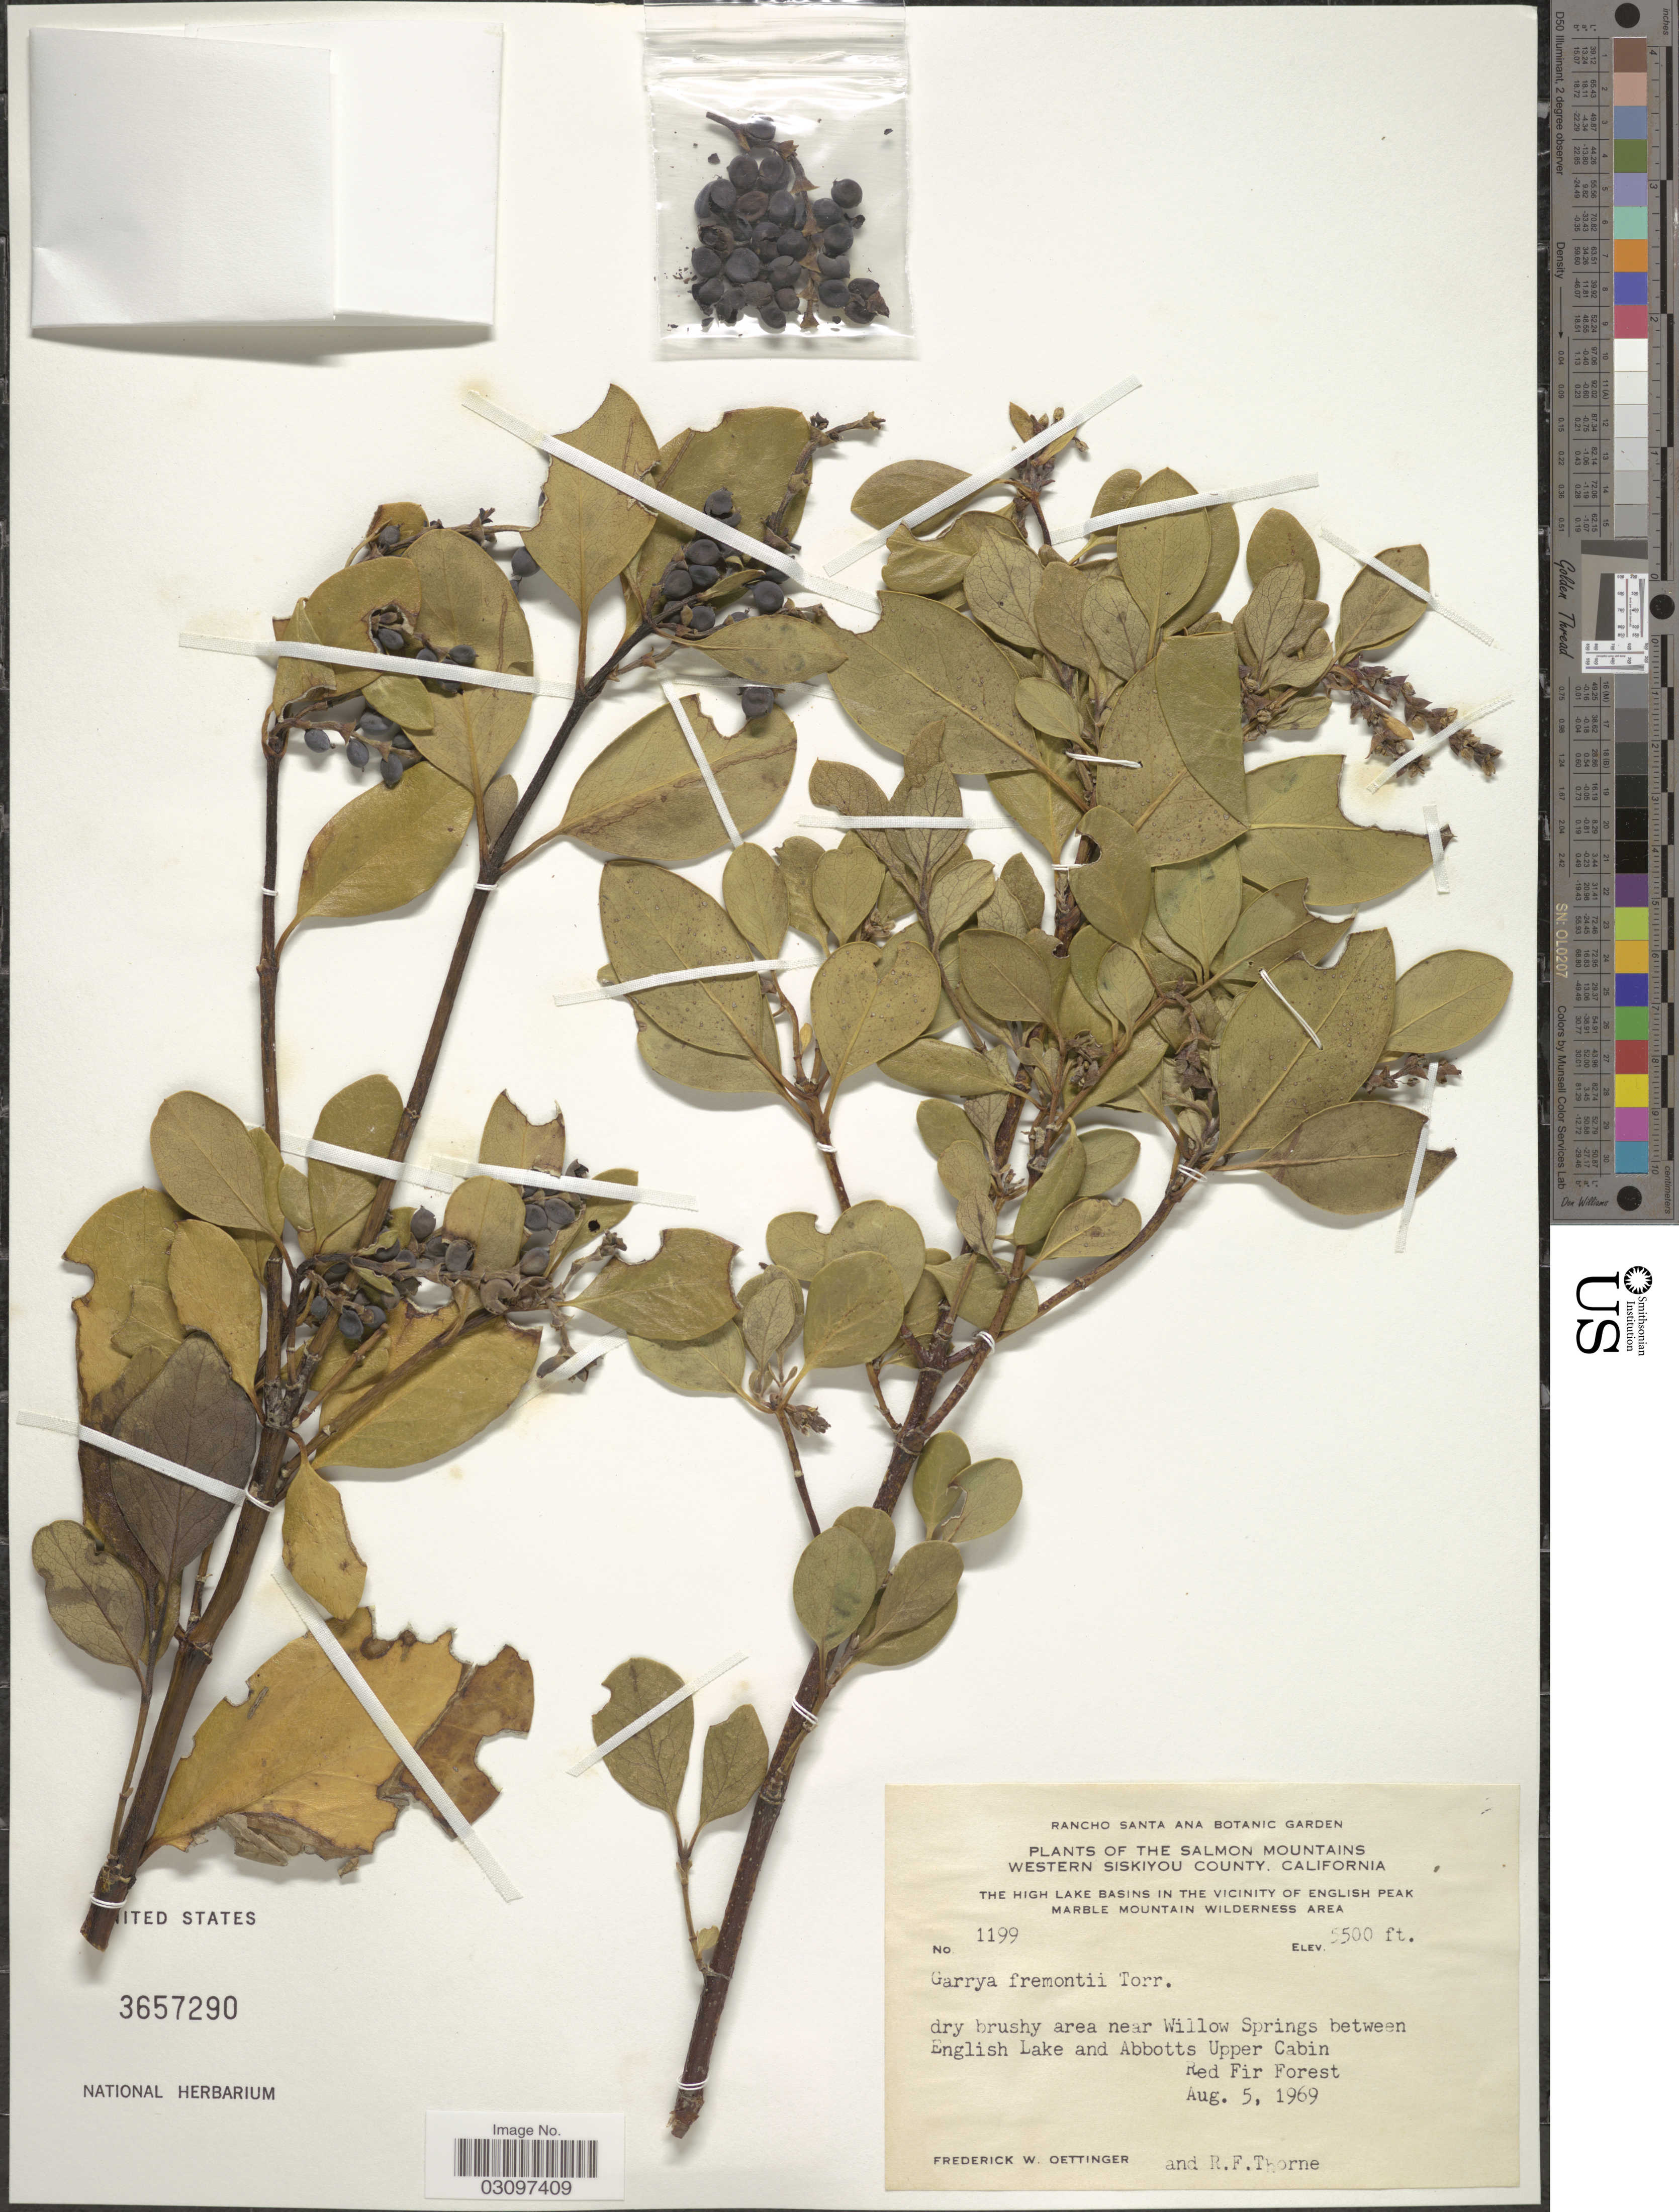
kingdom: Plantae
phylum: Tracheophyta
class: Magnoliopsida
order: Garryales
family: Garryaceae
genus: Garrya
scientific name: Garrya fremontii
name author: Torr.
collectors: Fred Oettinger & R. Thorne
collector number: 1199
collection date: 1969-08-05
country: United States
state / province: California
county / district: Siskiyou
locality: The Salmon Mountains, Western Siskiyou County. The High Lake Basins in the vicinity of English Peak, Marble Mountain Wilderness Area. Area near Willow Springs between English Lake and Abbotts Upper Cabin. Red Fir Forest.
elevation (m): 1676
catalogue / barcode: US 3657290